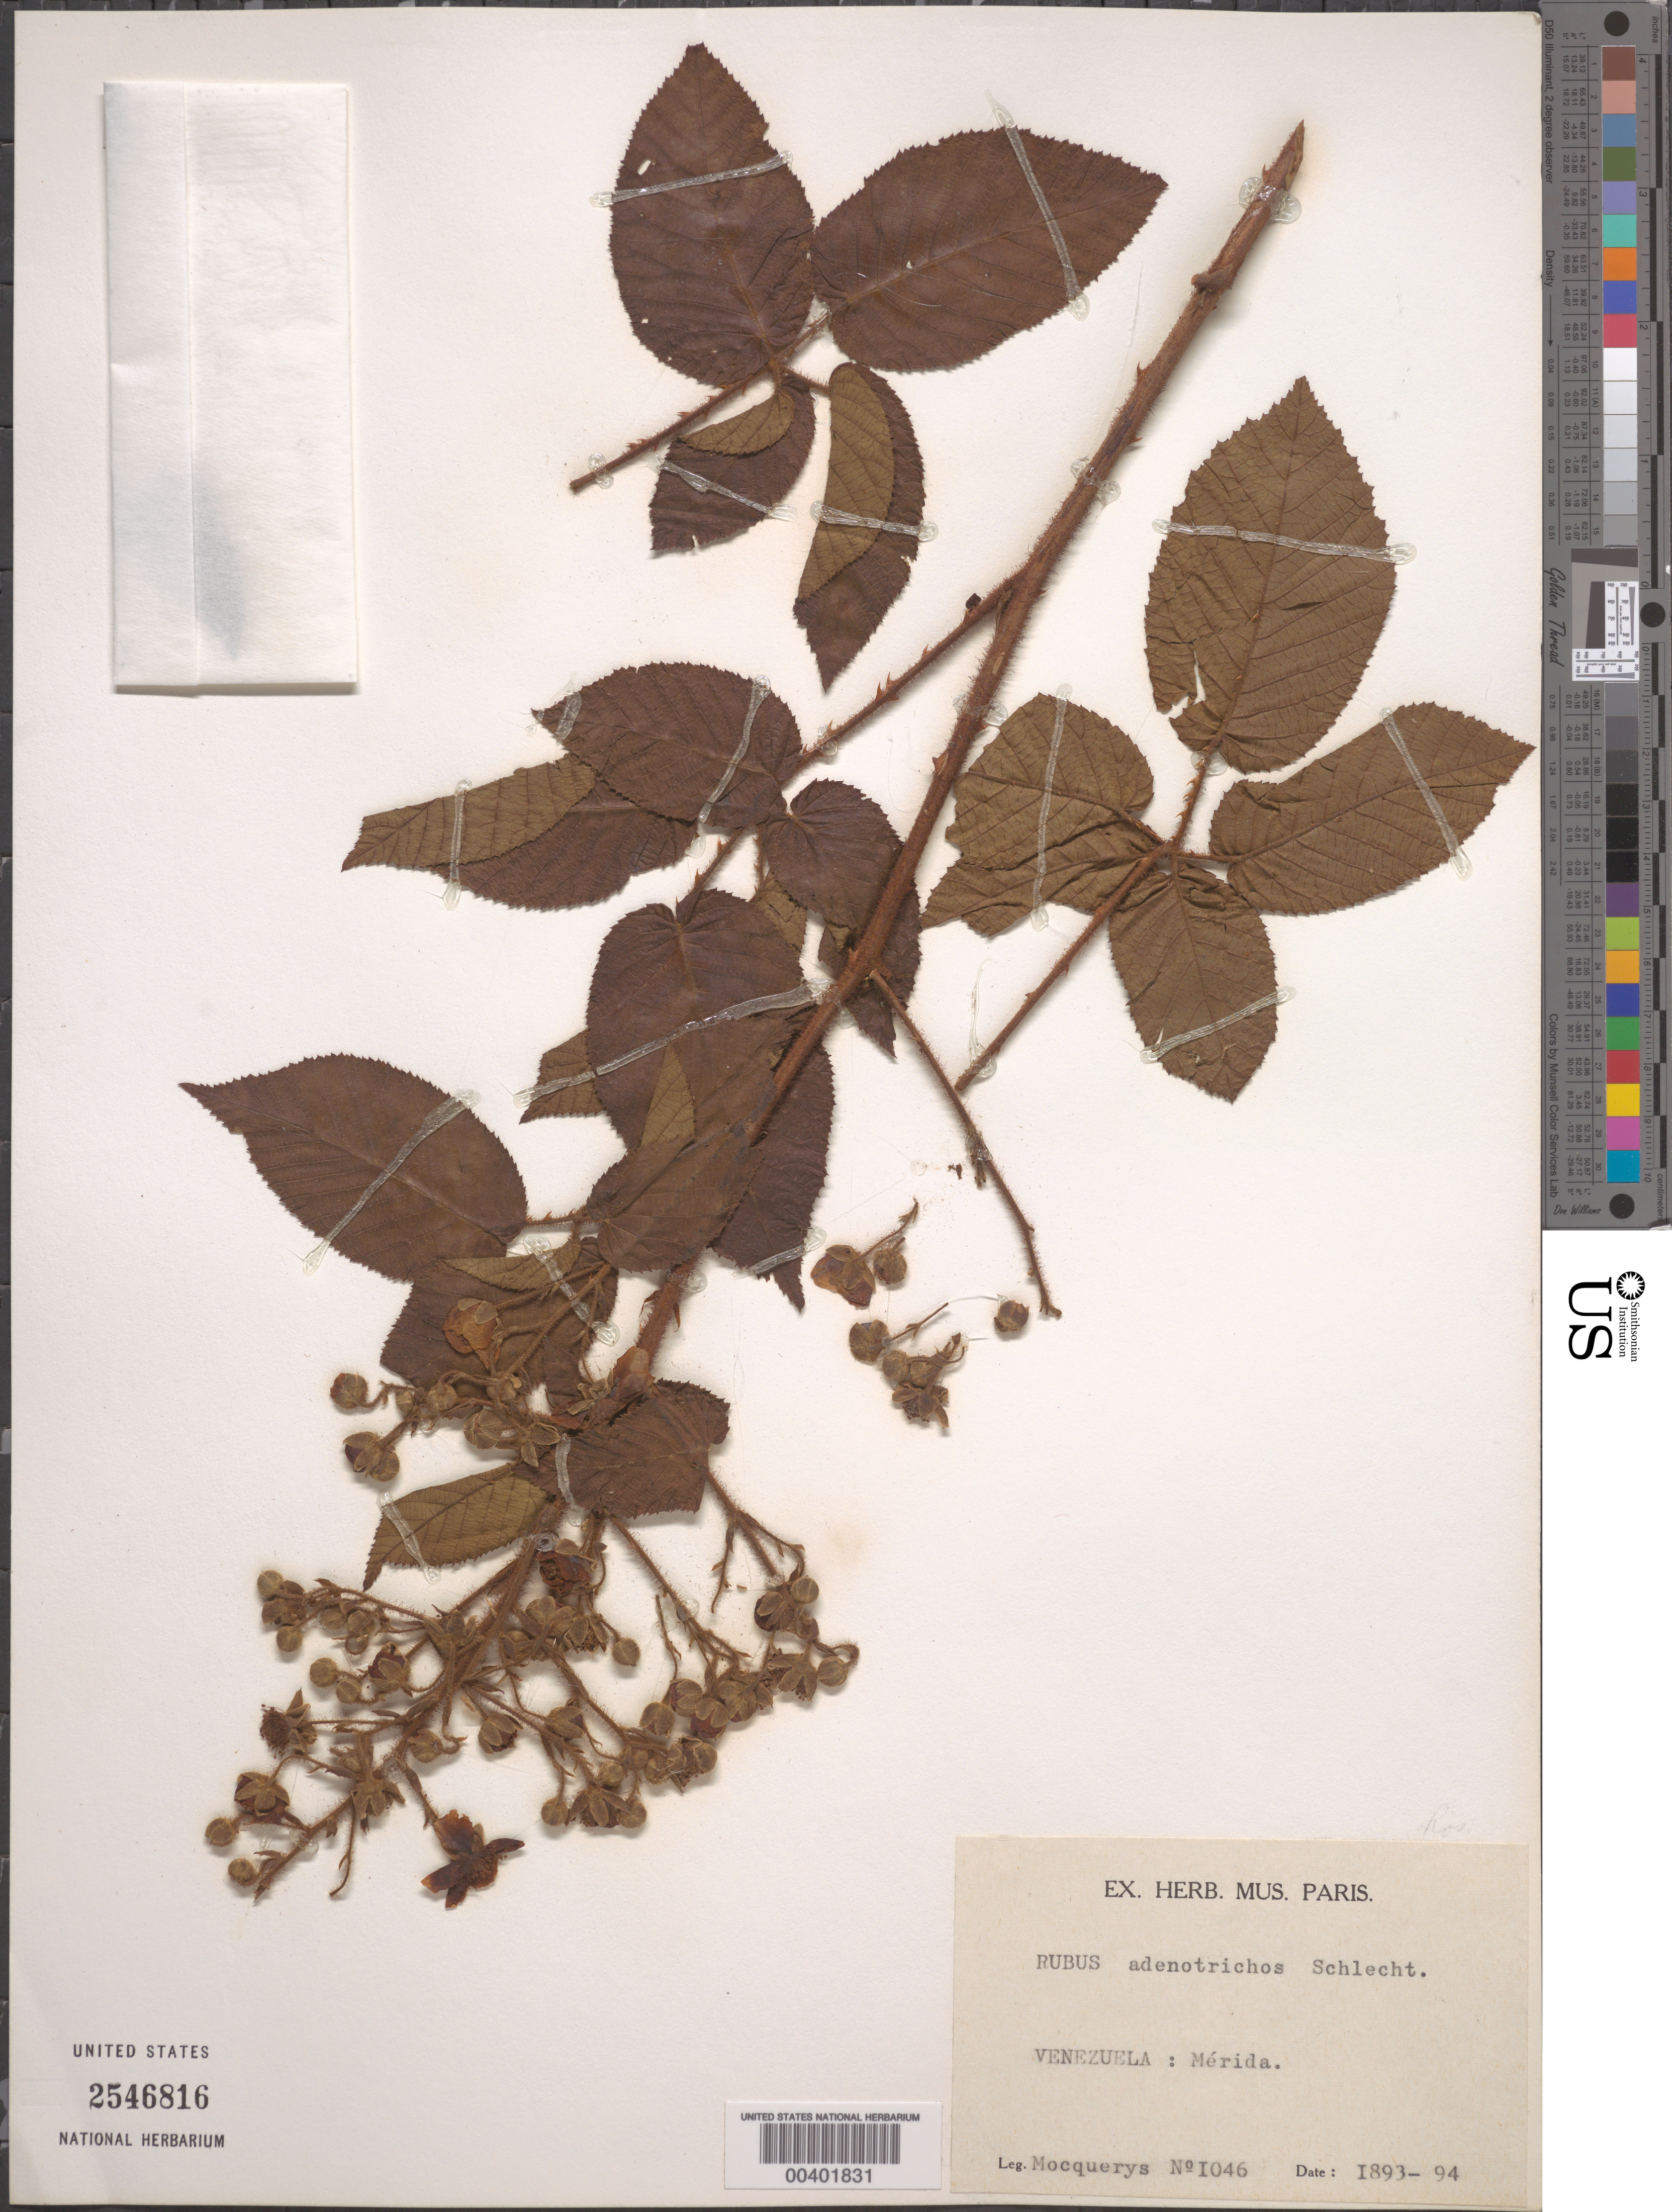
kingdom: Plantae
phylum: Tracheophyta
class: Magnoliopsida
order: Rosales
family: Rosaceae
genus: Rubus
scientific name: Rubus adenotrichos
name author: Schltdl.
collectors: A. Mocquerys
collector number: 1046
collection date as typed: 1893 to -- --- 1894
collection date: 1893/1894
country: Venezuela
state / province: Mérida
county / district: Libertador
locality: Mérida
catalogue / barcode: US 2546816